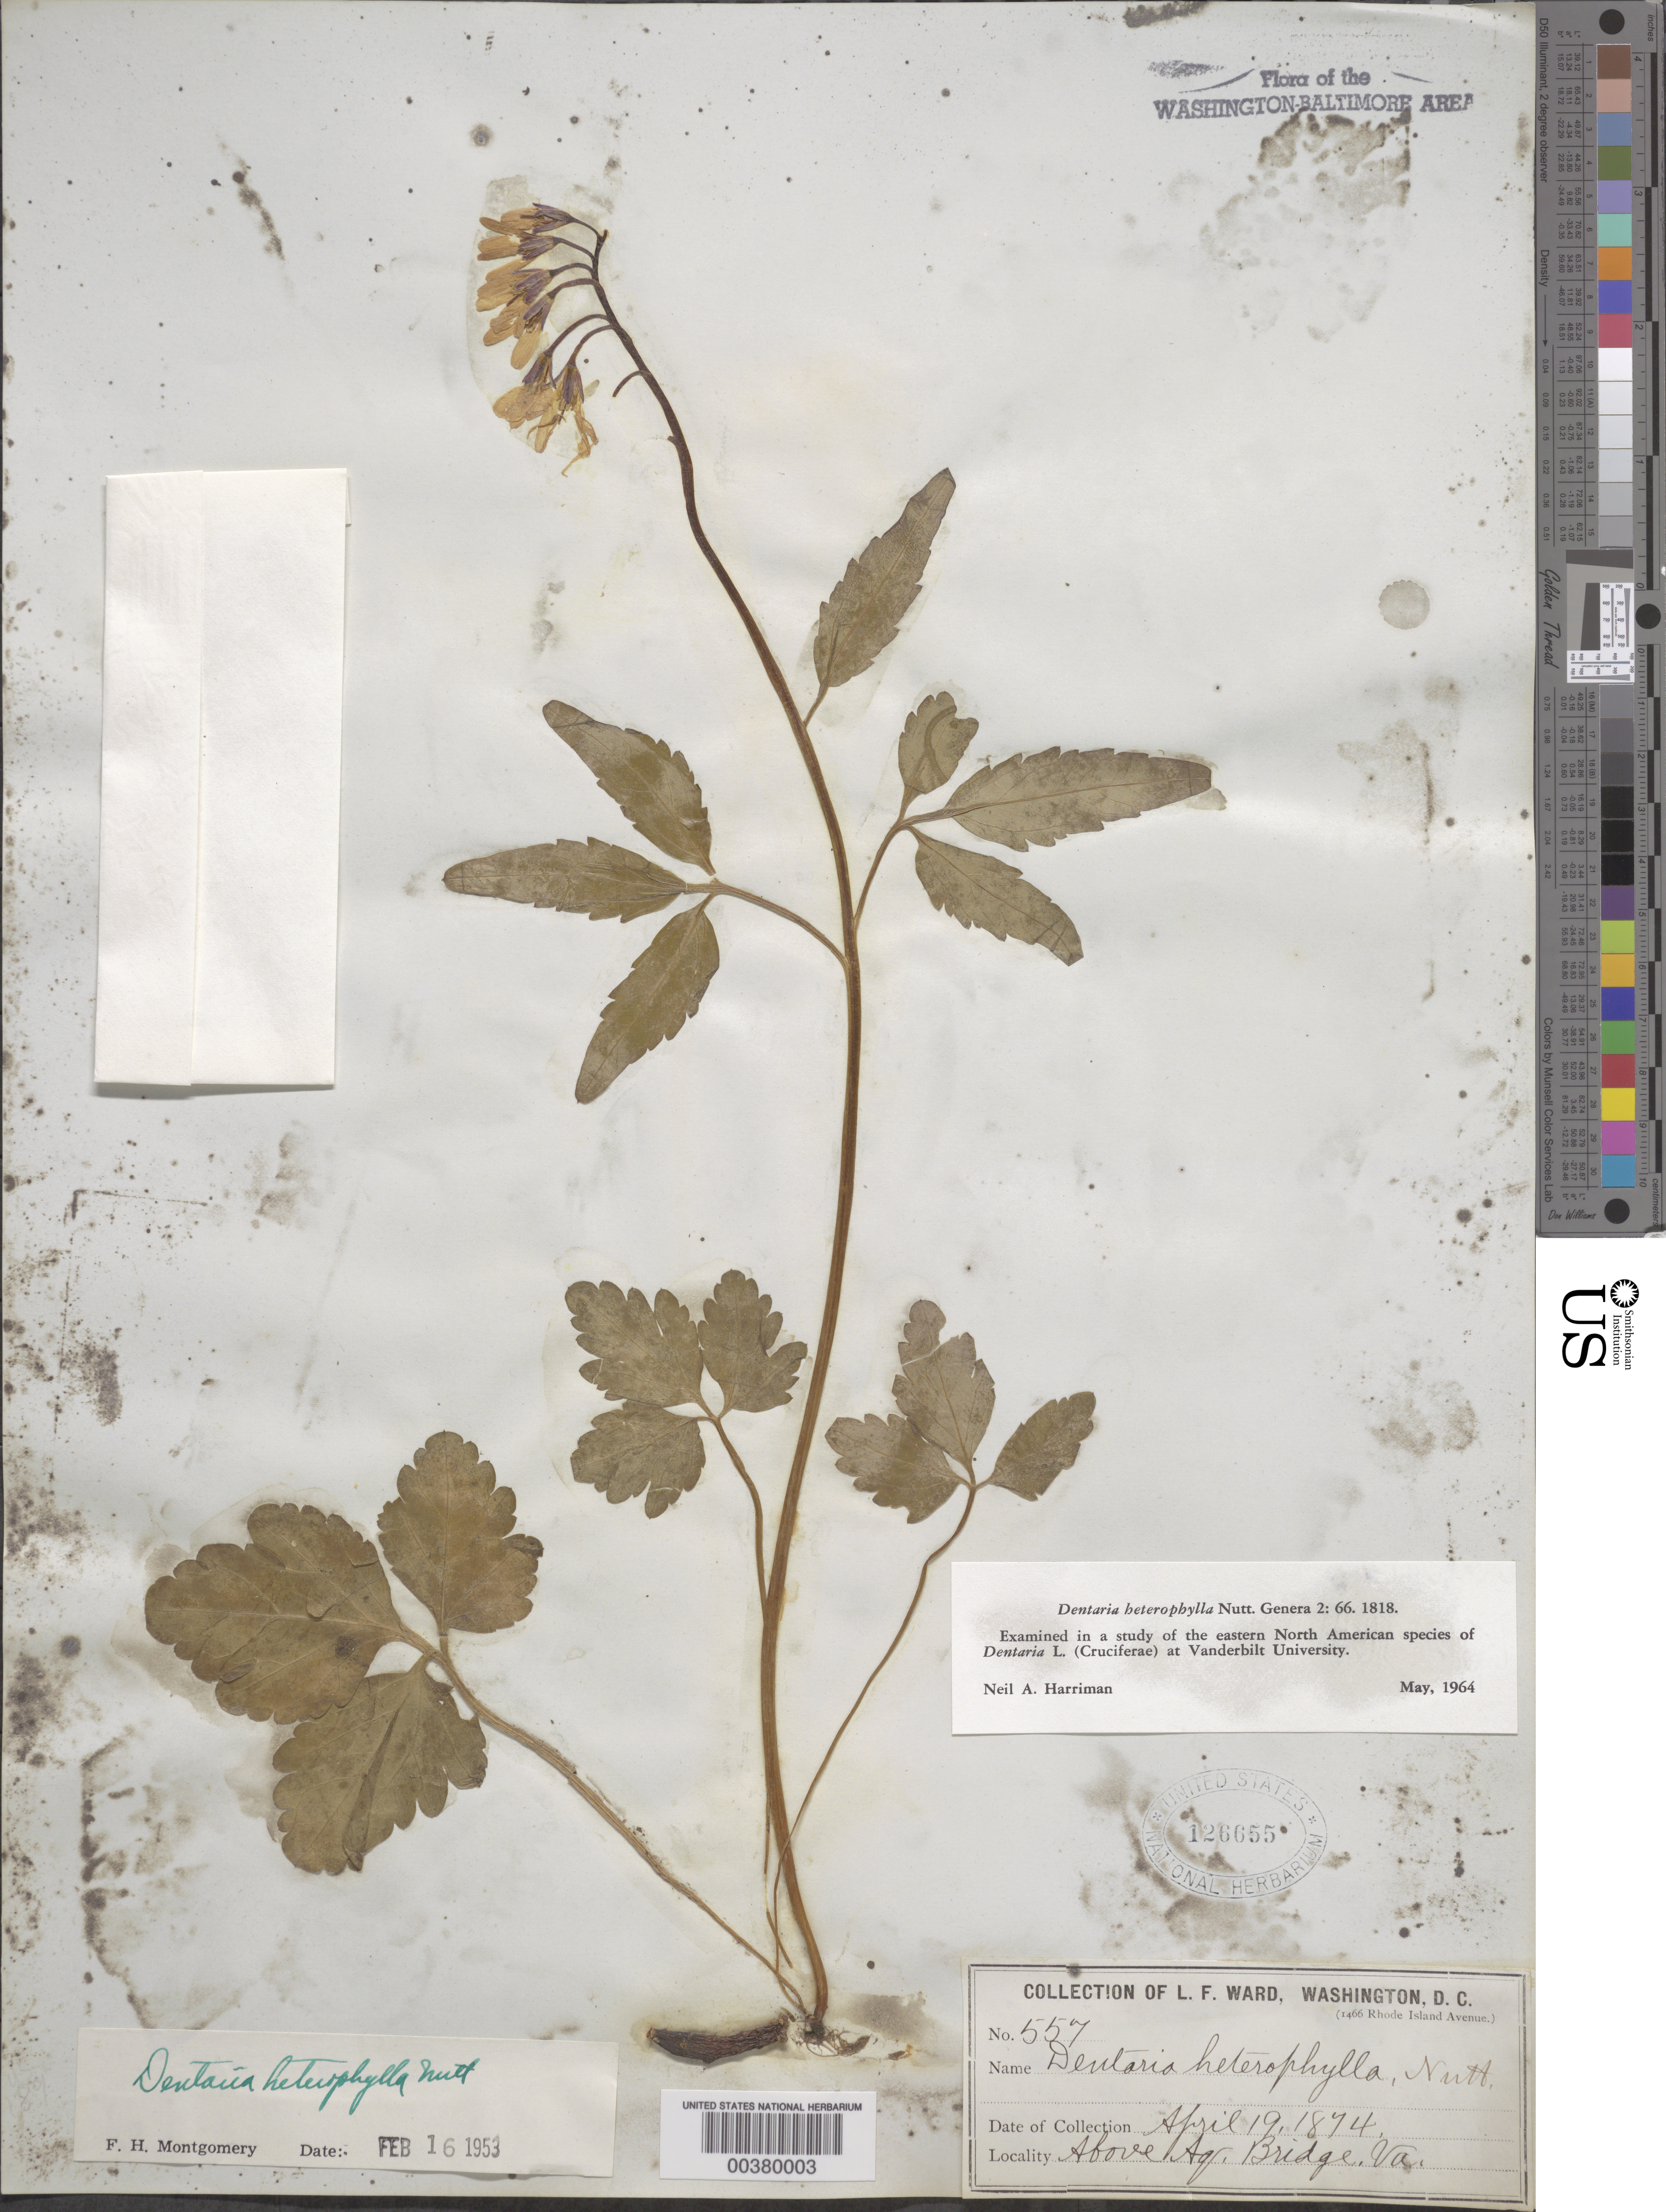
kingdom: Plantae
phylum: Tracheophyta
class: Magnoliopsida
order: Brassicales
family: Brassicaceae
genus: Cardamine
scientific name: Cardamine angustata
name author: O.E. Schulz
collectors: L. F. Ward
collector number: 557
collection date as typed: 19 --- 1906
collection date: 1906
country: United States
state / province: Virginia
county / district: Fairfax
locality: Above Aqueduct Bridge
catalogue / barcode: US 126655